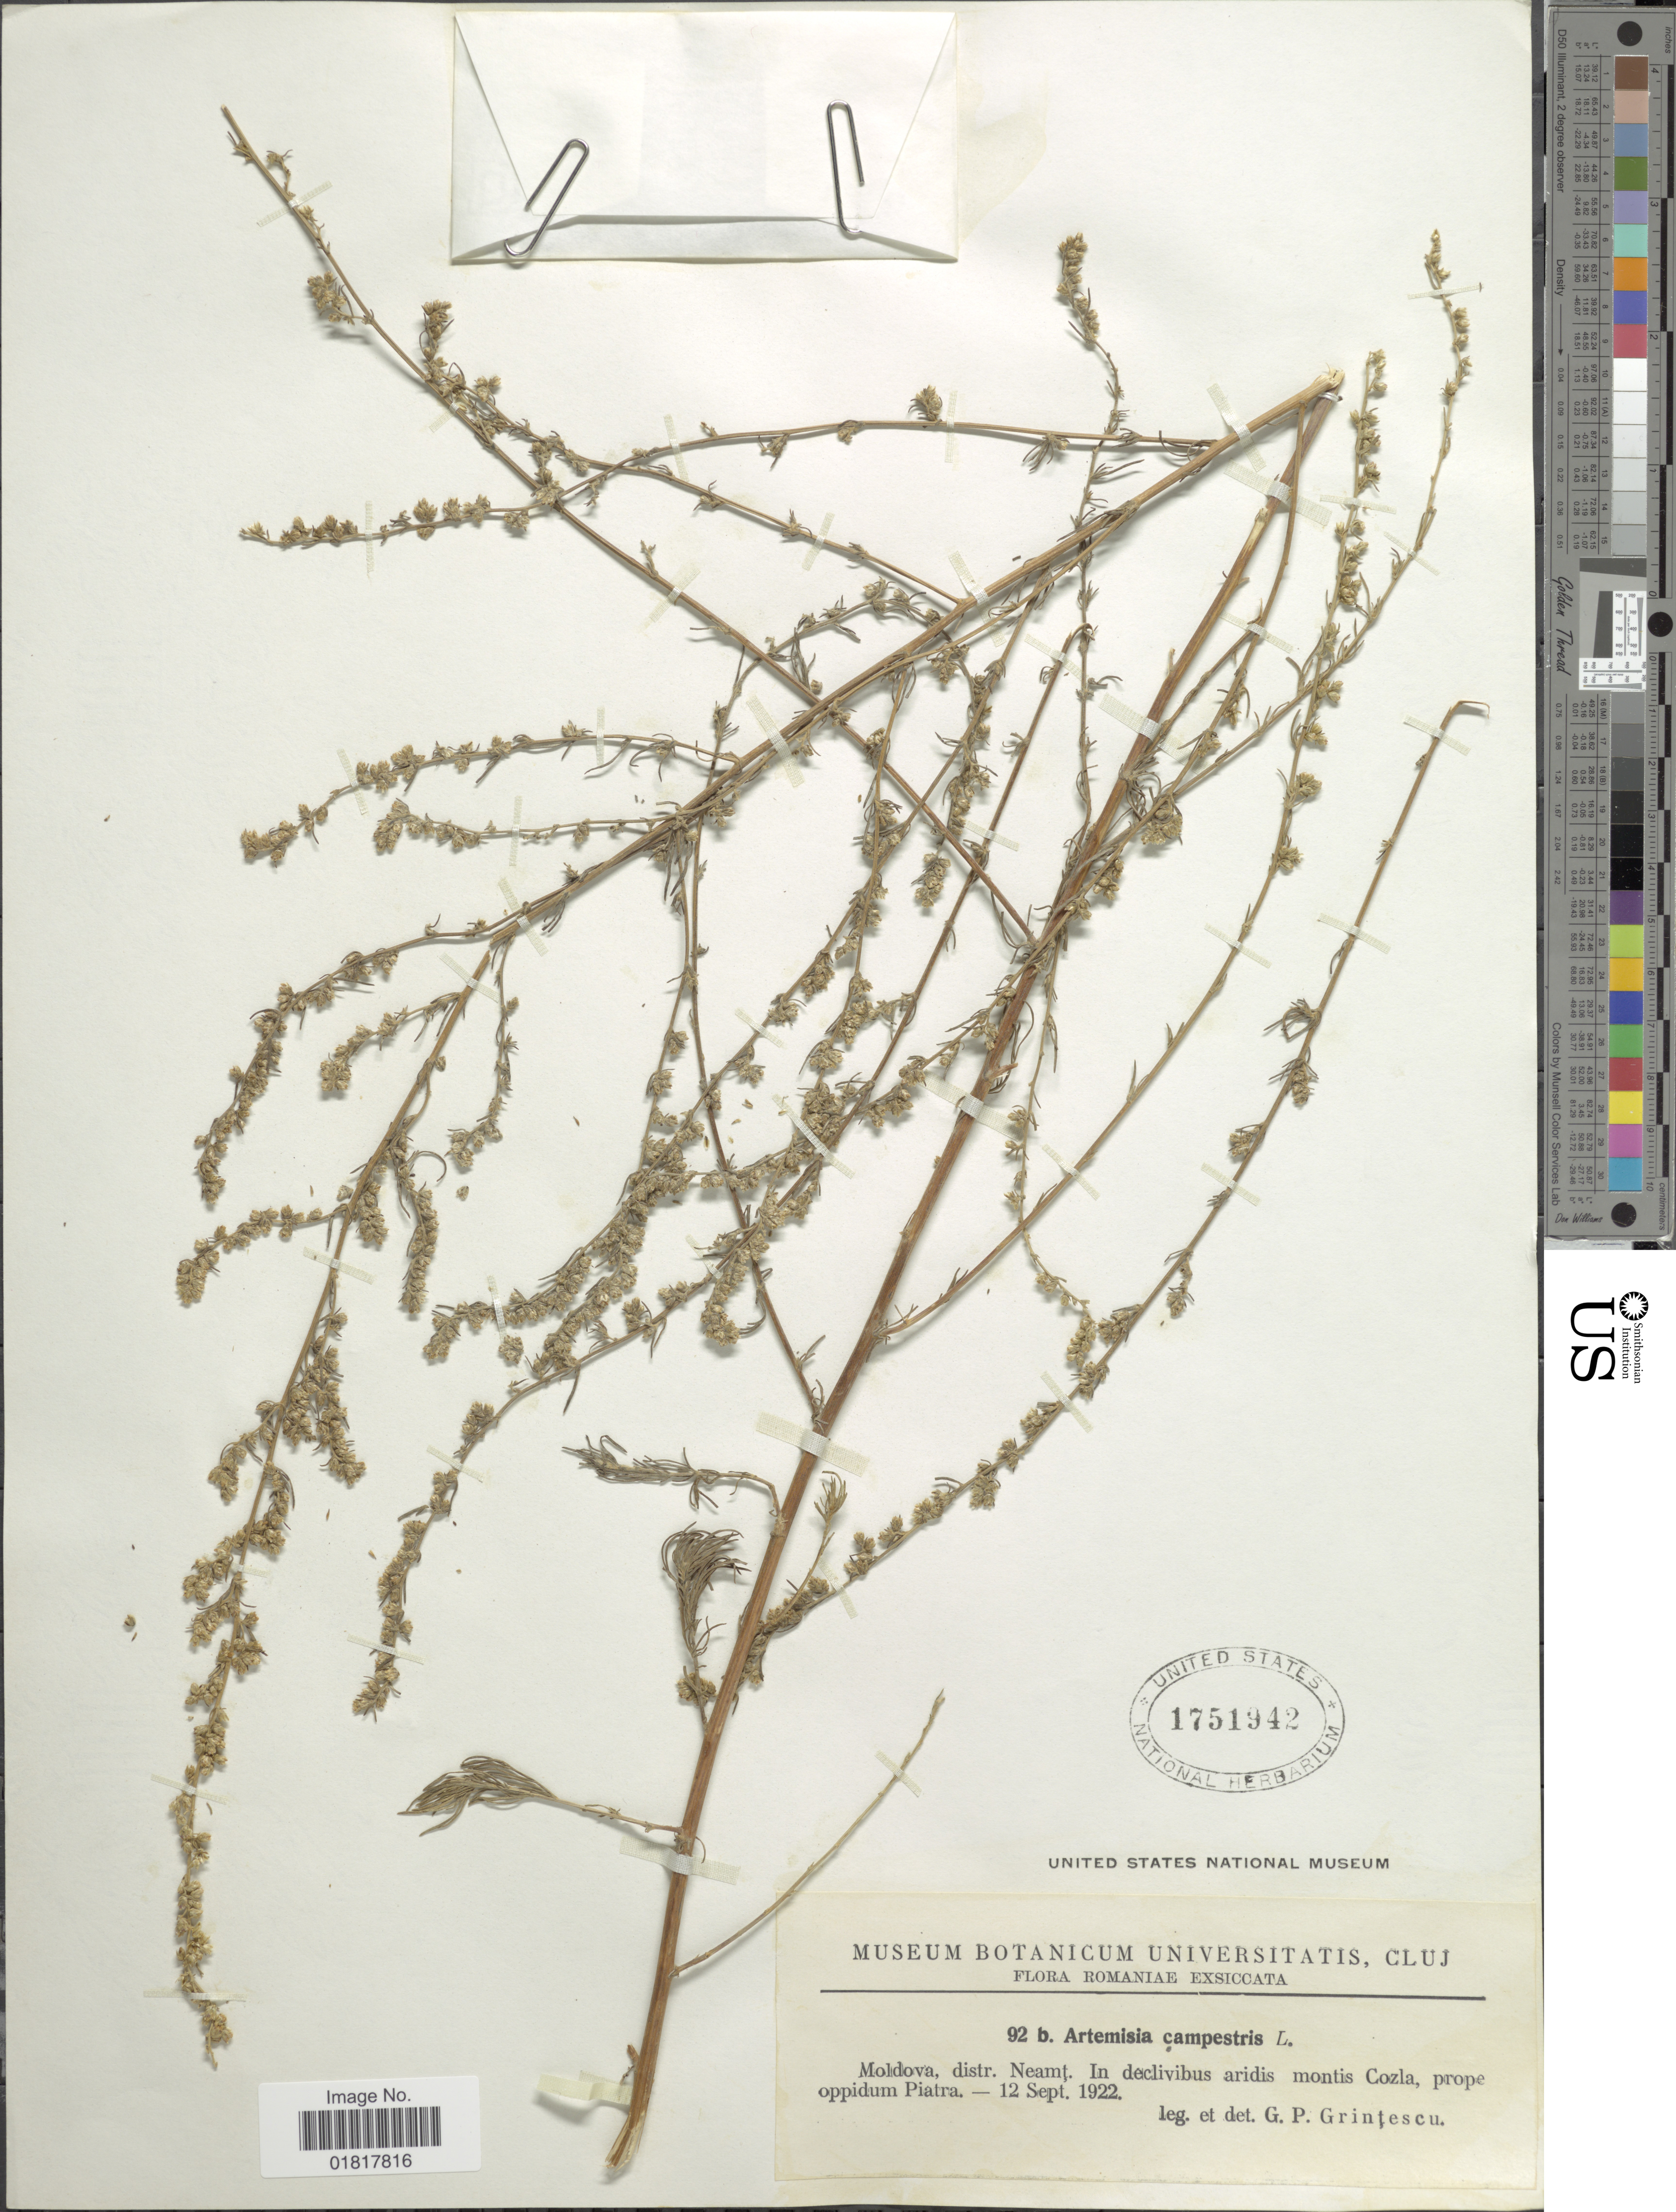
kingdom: Plantae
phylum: Tracheophyta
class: Magnoliopsida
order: Asterales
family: Asteraceae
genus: Artemisia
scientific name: Artemisia campestris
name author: L.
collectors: G. Grintescu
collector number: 92b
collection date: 1922-09-12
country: Romania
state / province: Neamt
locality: Moldova, in declivibus aridis montis Cozlan, prope oppidum Piatra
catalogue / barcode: US 1751942